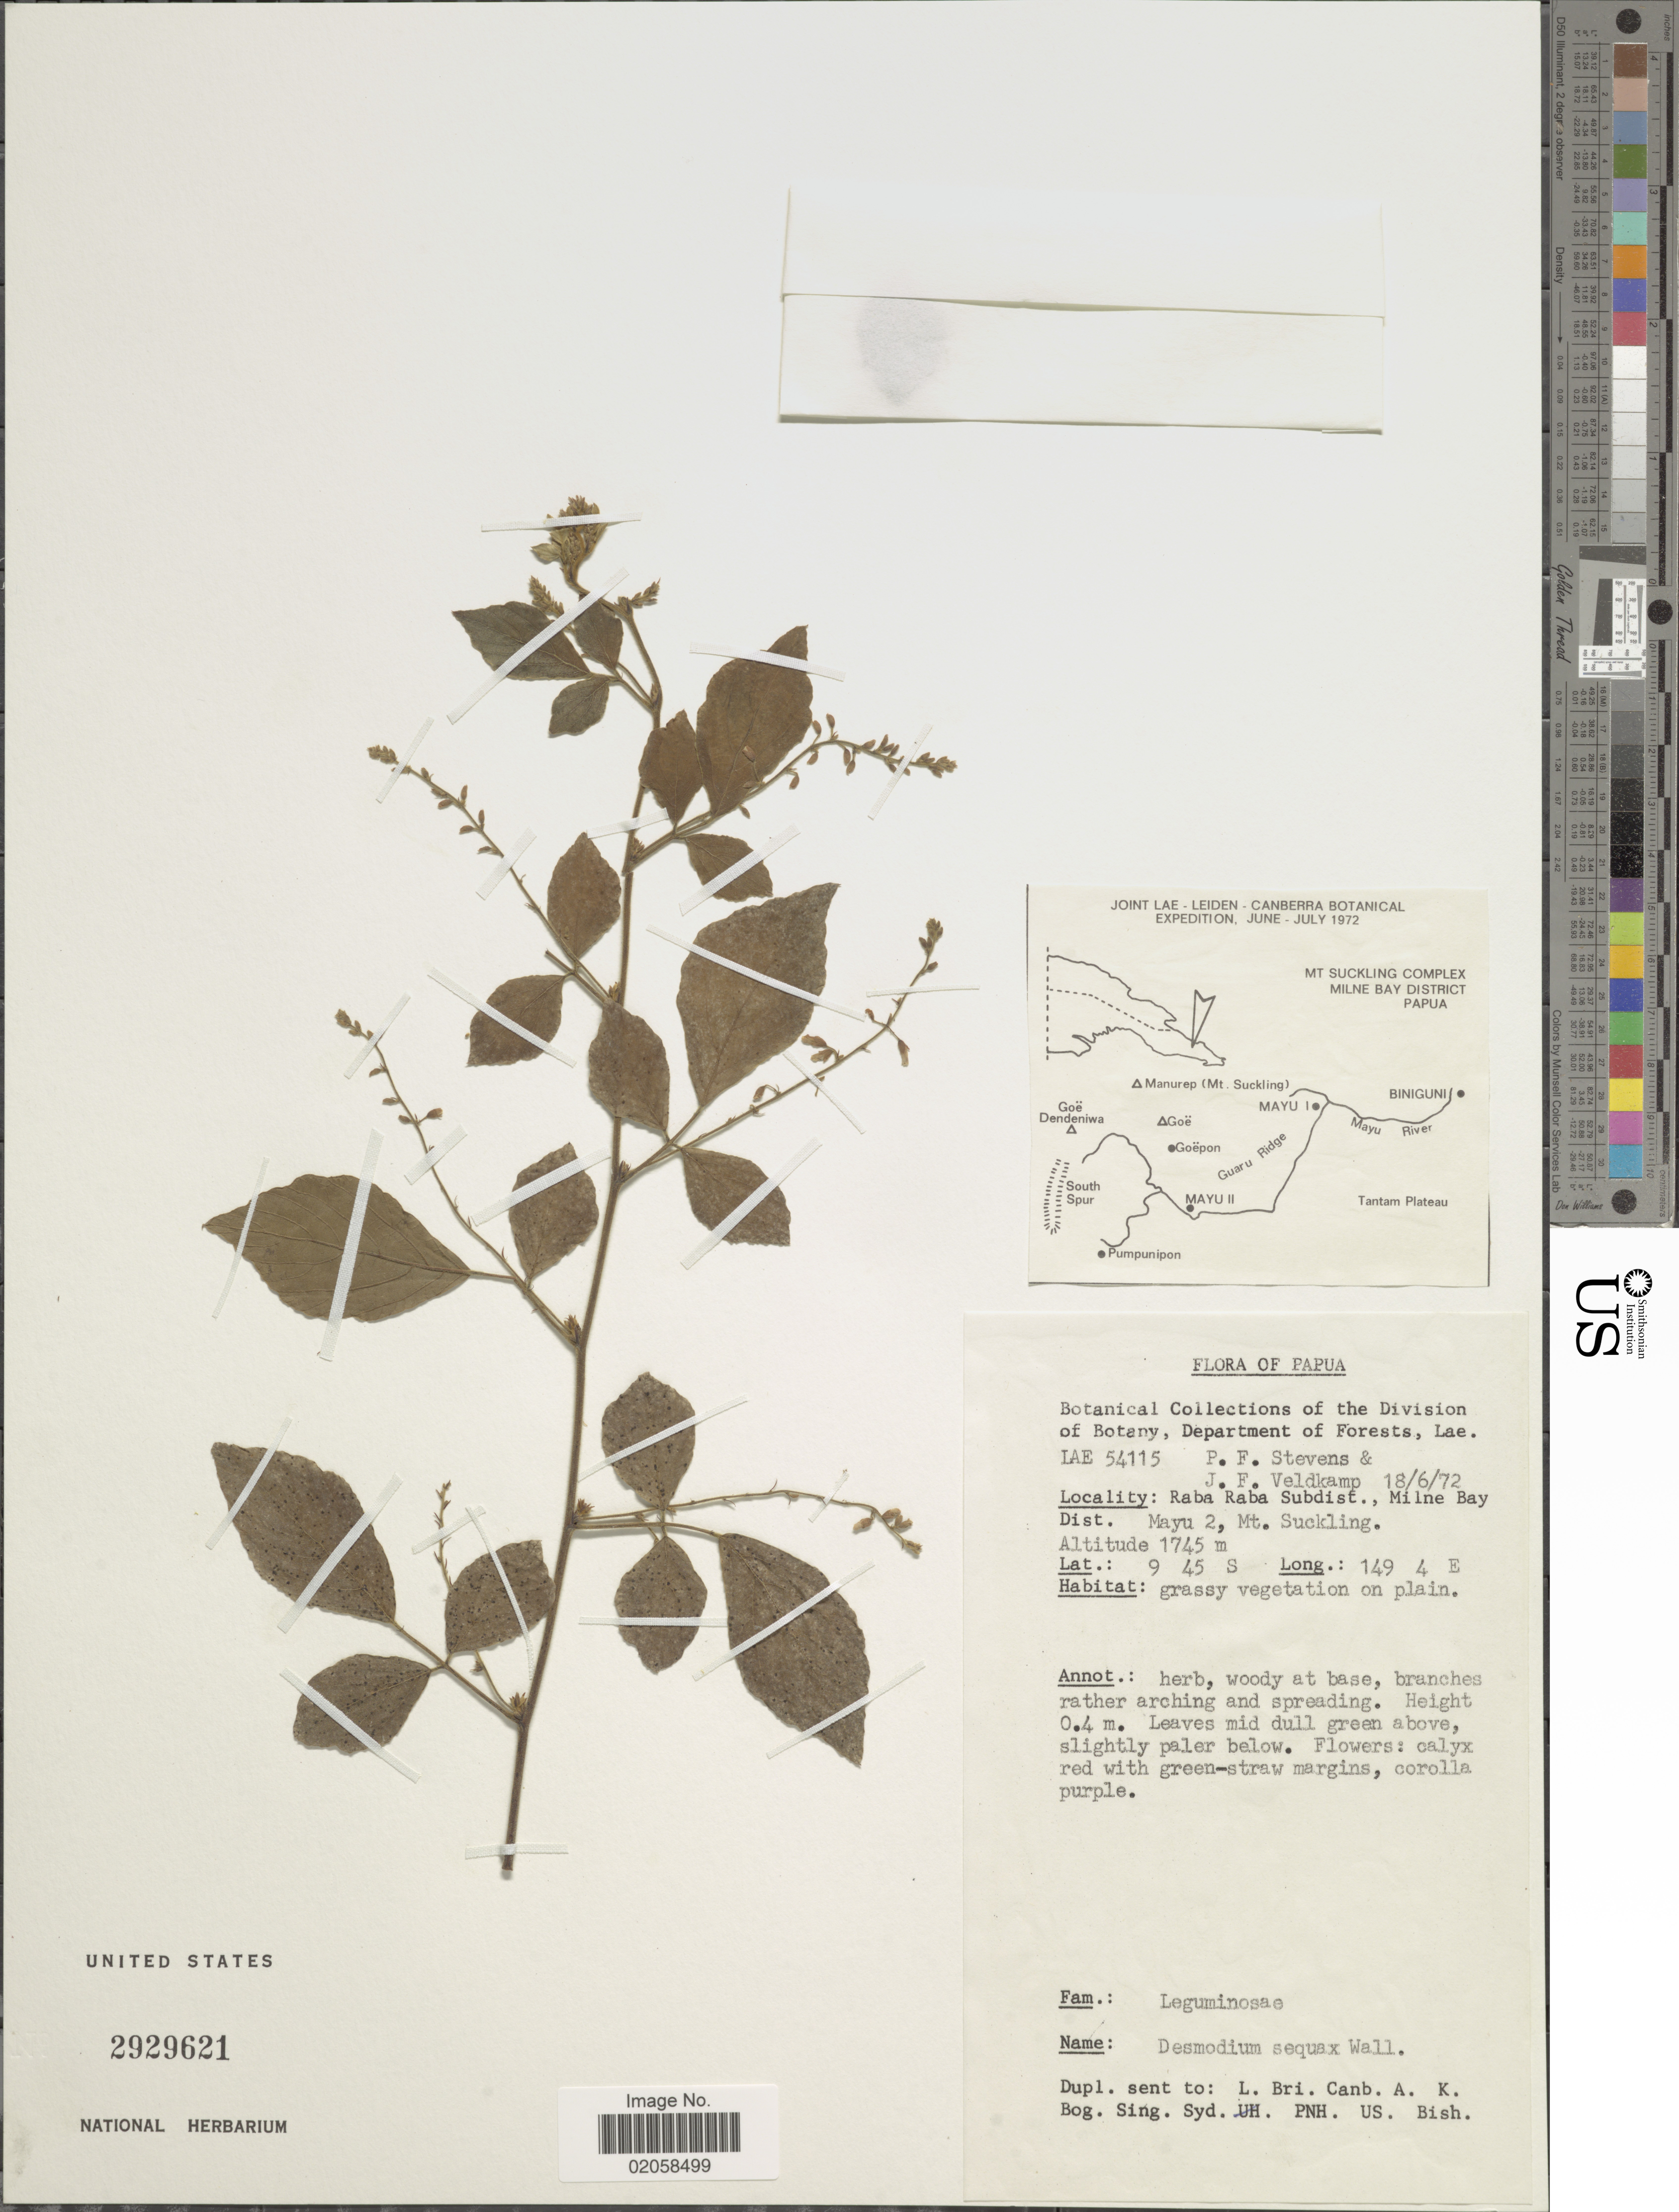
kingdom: Plantae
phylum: Tracheophyta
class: Magnoliopsida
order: Fabales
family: Fabaceae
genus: Puhuaea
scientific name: Puhuaea sequax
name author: (Wall.) H. Ohashi & K. Ohashi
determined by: Strong, Mark T., (BOT), Smithsonian Institution - National Museum of Natural History (UNITED STATES)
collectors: P. F. Stevens & J. F. Veldkamp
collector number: LAE 54115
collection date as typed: Transcribed d/m/y: 18/6/72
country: Papua New Guinea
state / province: Milne Bay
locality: Papua, Raba Raba Subdist., Milne Bay Dist. Mayu 2, Mt. Suckling.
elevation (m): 1745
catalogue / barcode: US 2929621